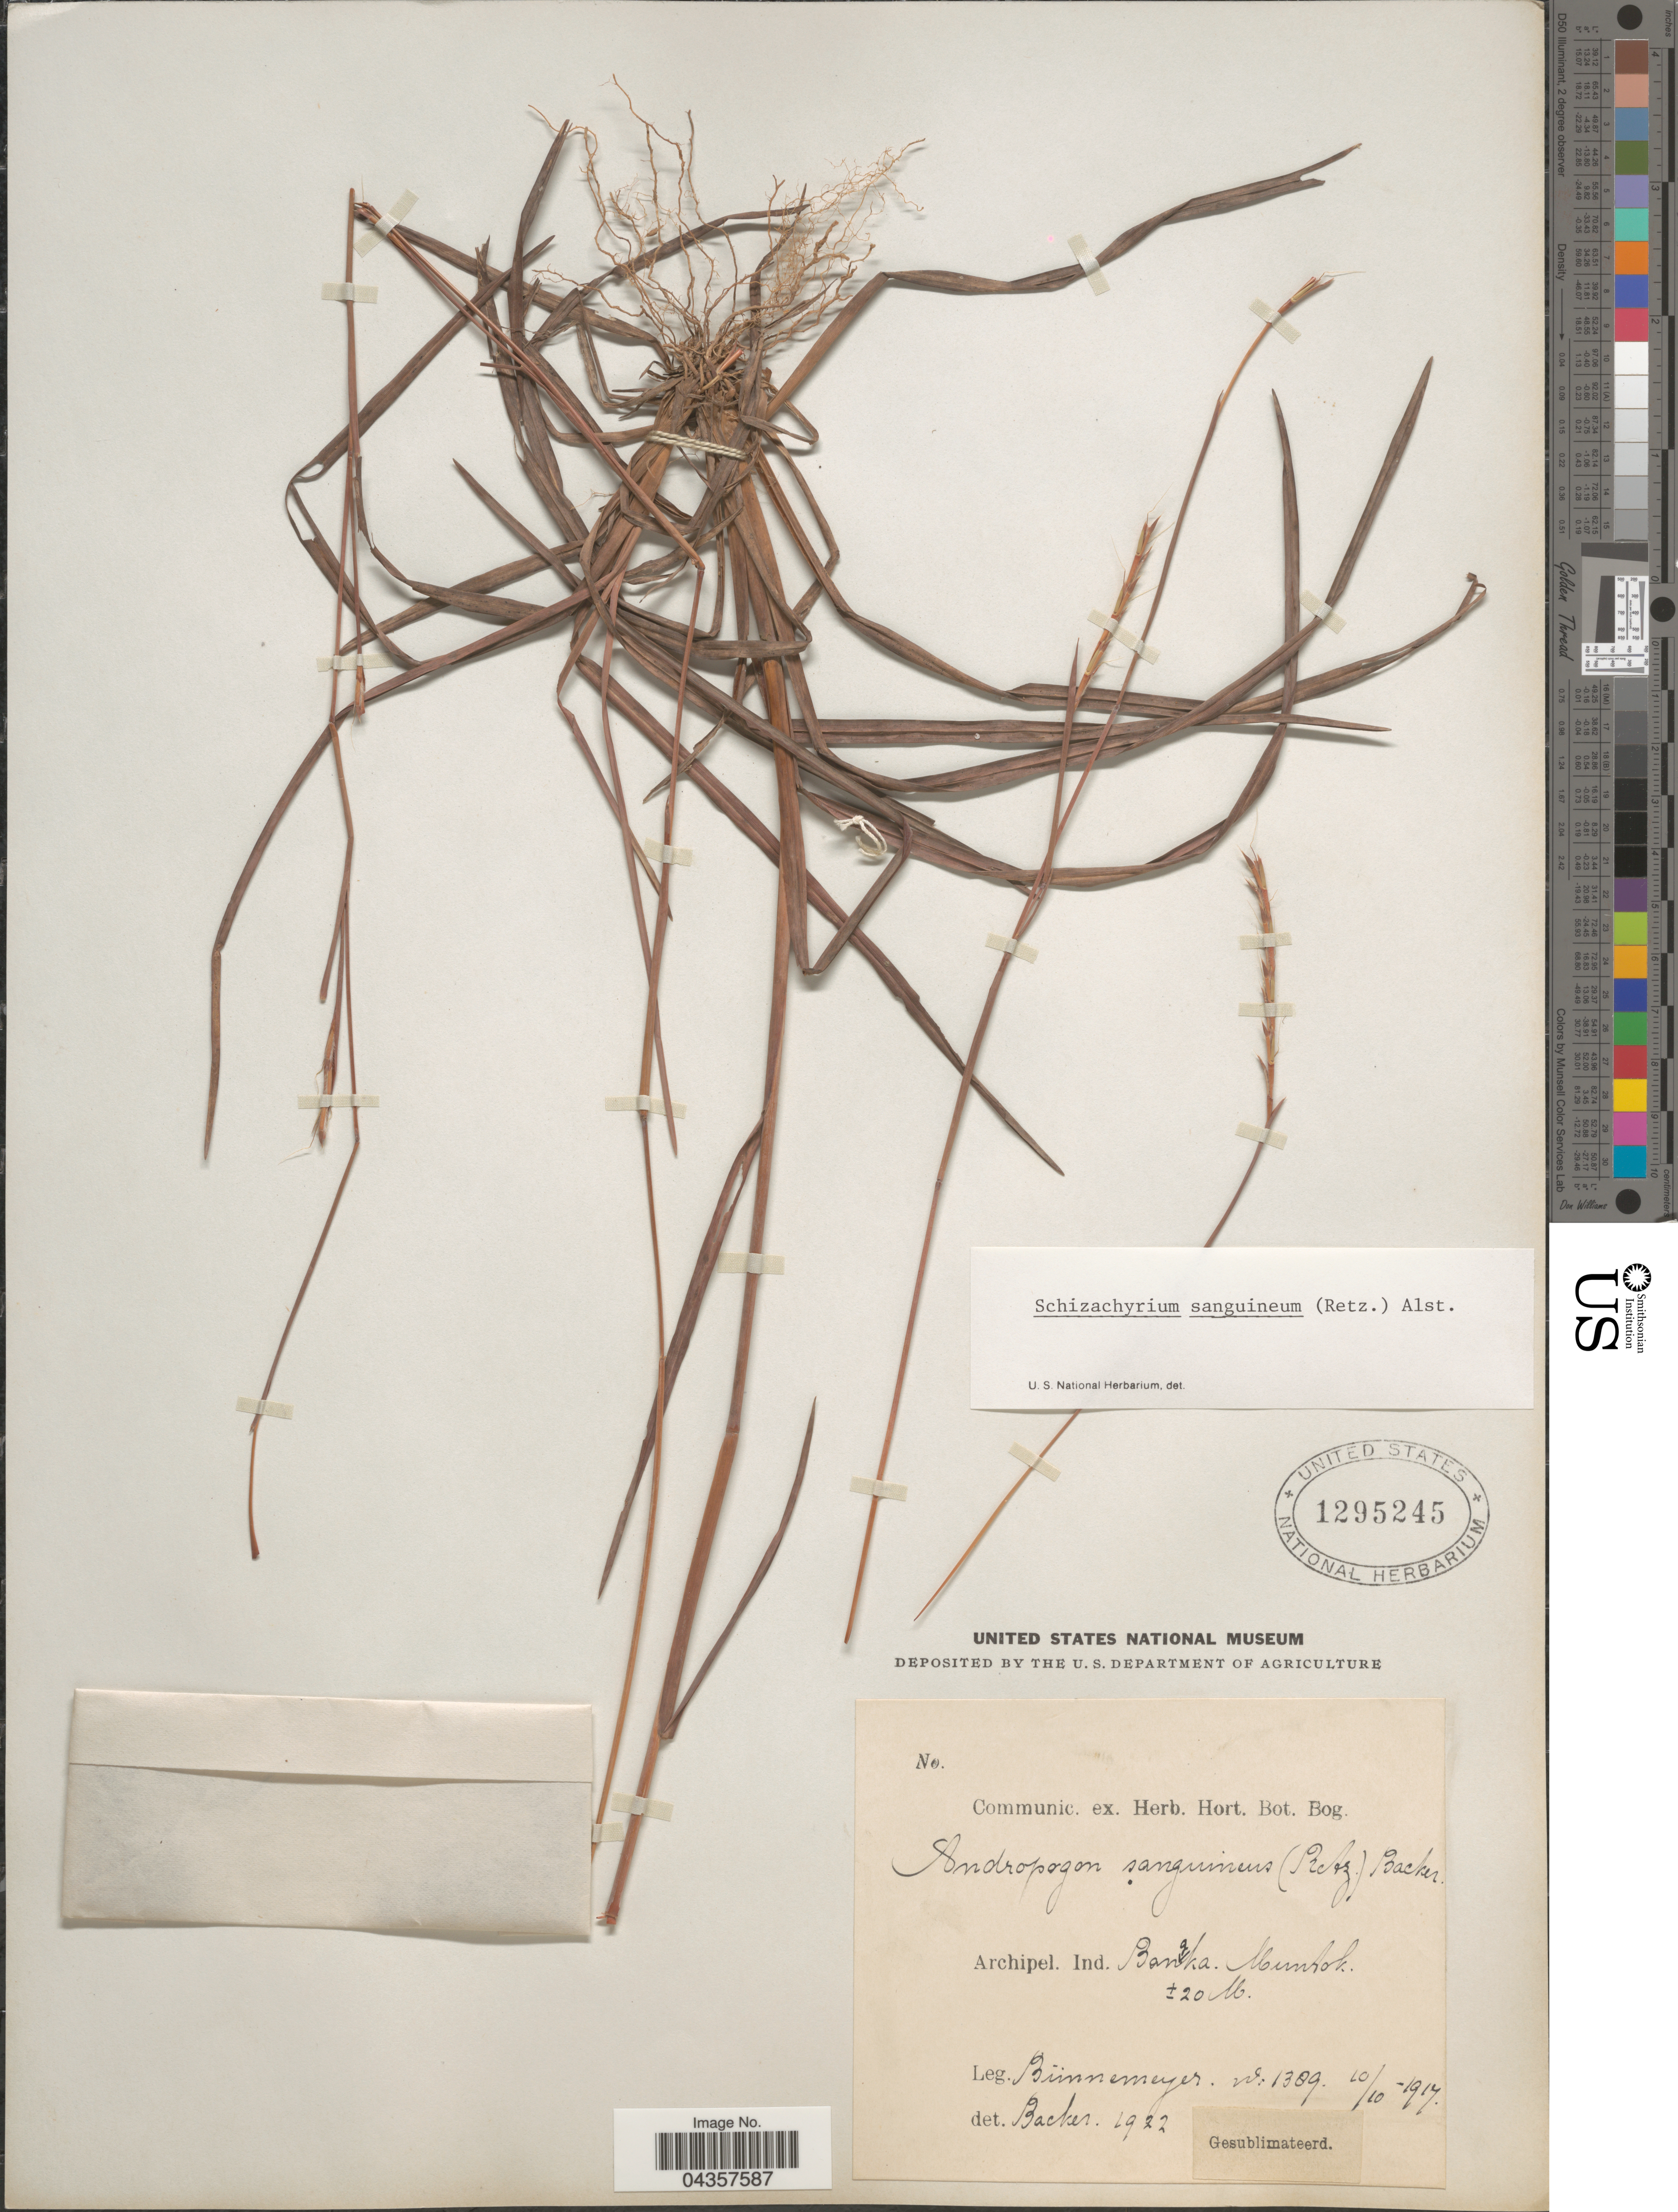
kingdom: Plantae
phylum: Tracheophyta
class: Liliopsida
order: Poales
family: Poaceae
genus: Schizachyrium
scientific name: Schizachyrium sanguineum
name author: (Retz.) Alston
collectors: Bunnemeyer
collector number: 1389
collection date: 1917-10-10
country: Indonesia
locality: Archipel. Ind. Banaka. Muntok.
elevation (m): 20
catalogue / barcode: US 1295245